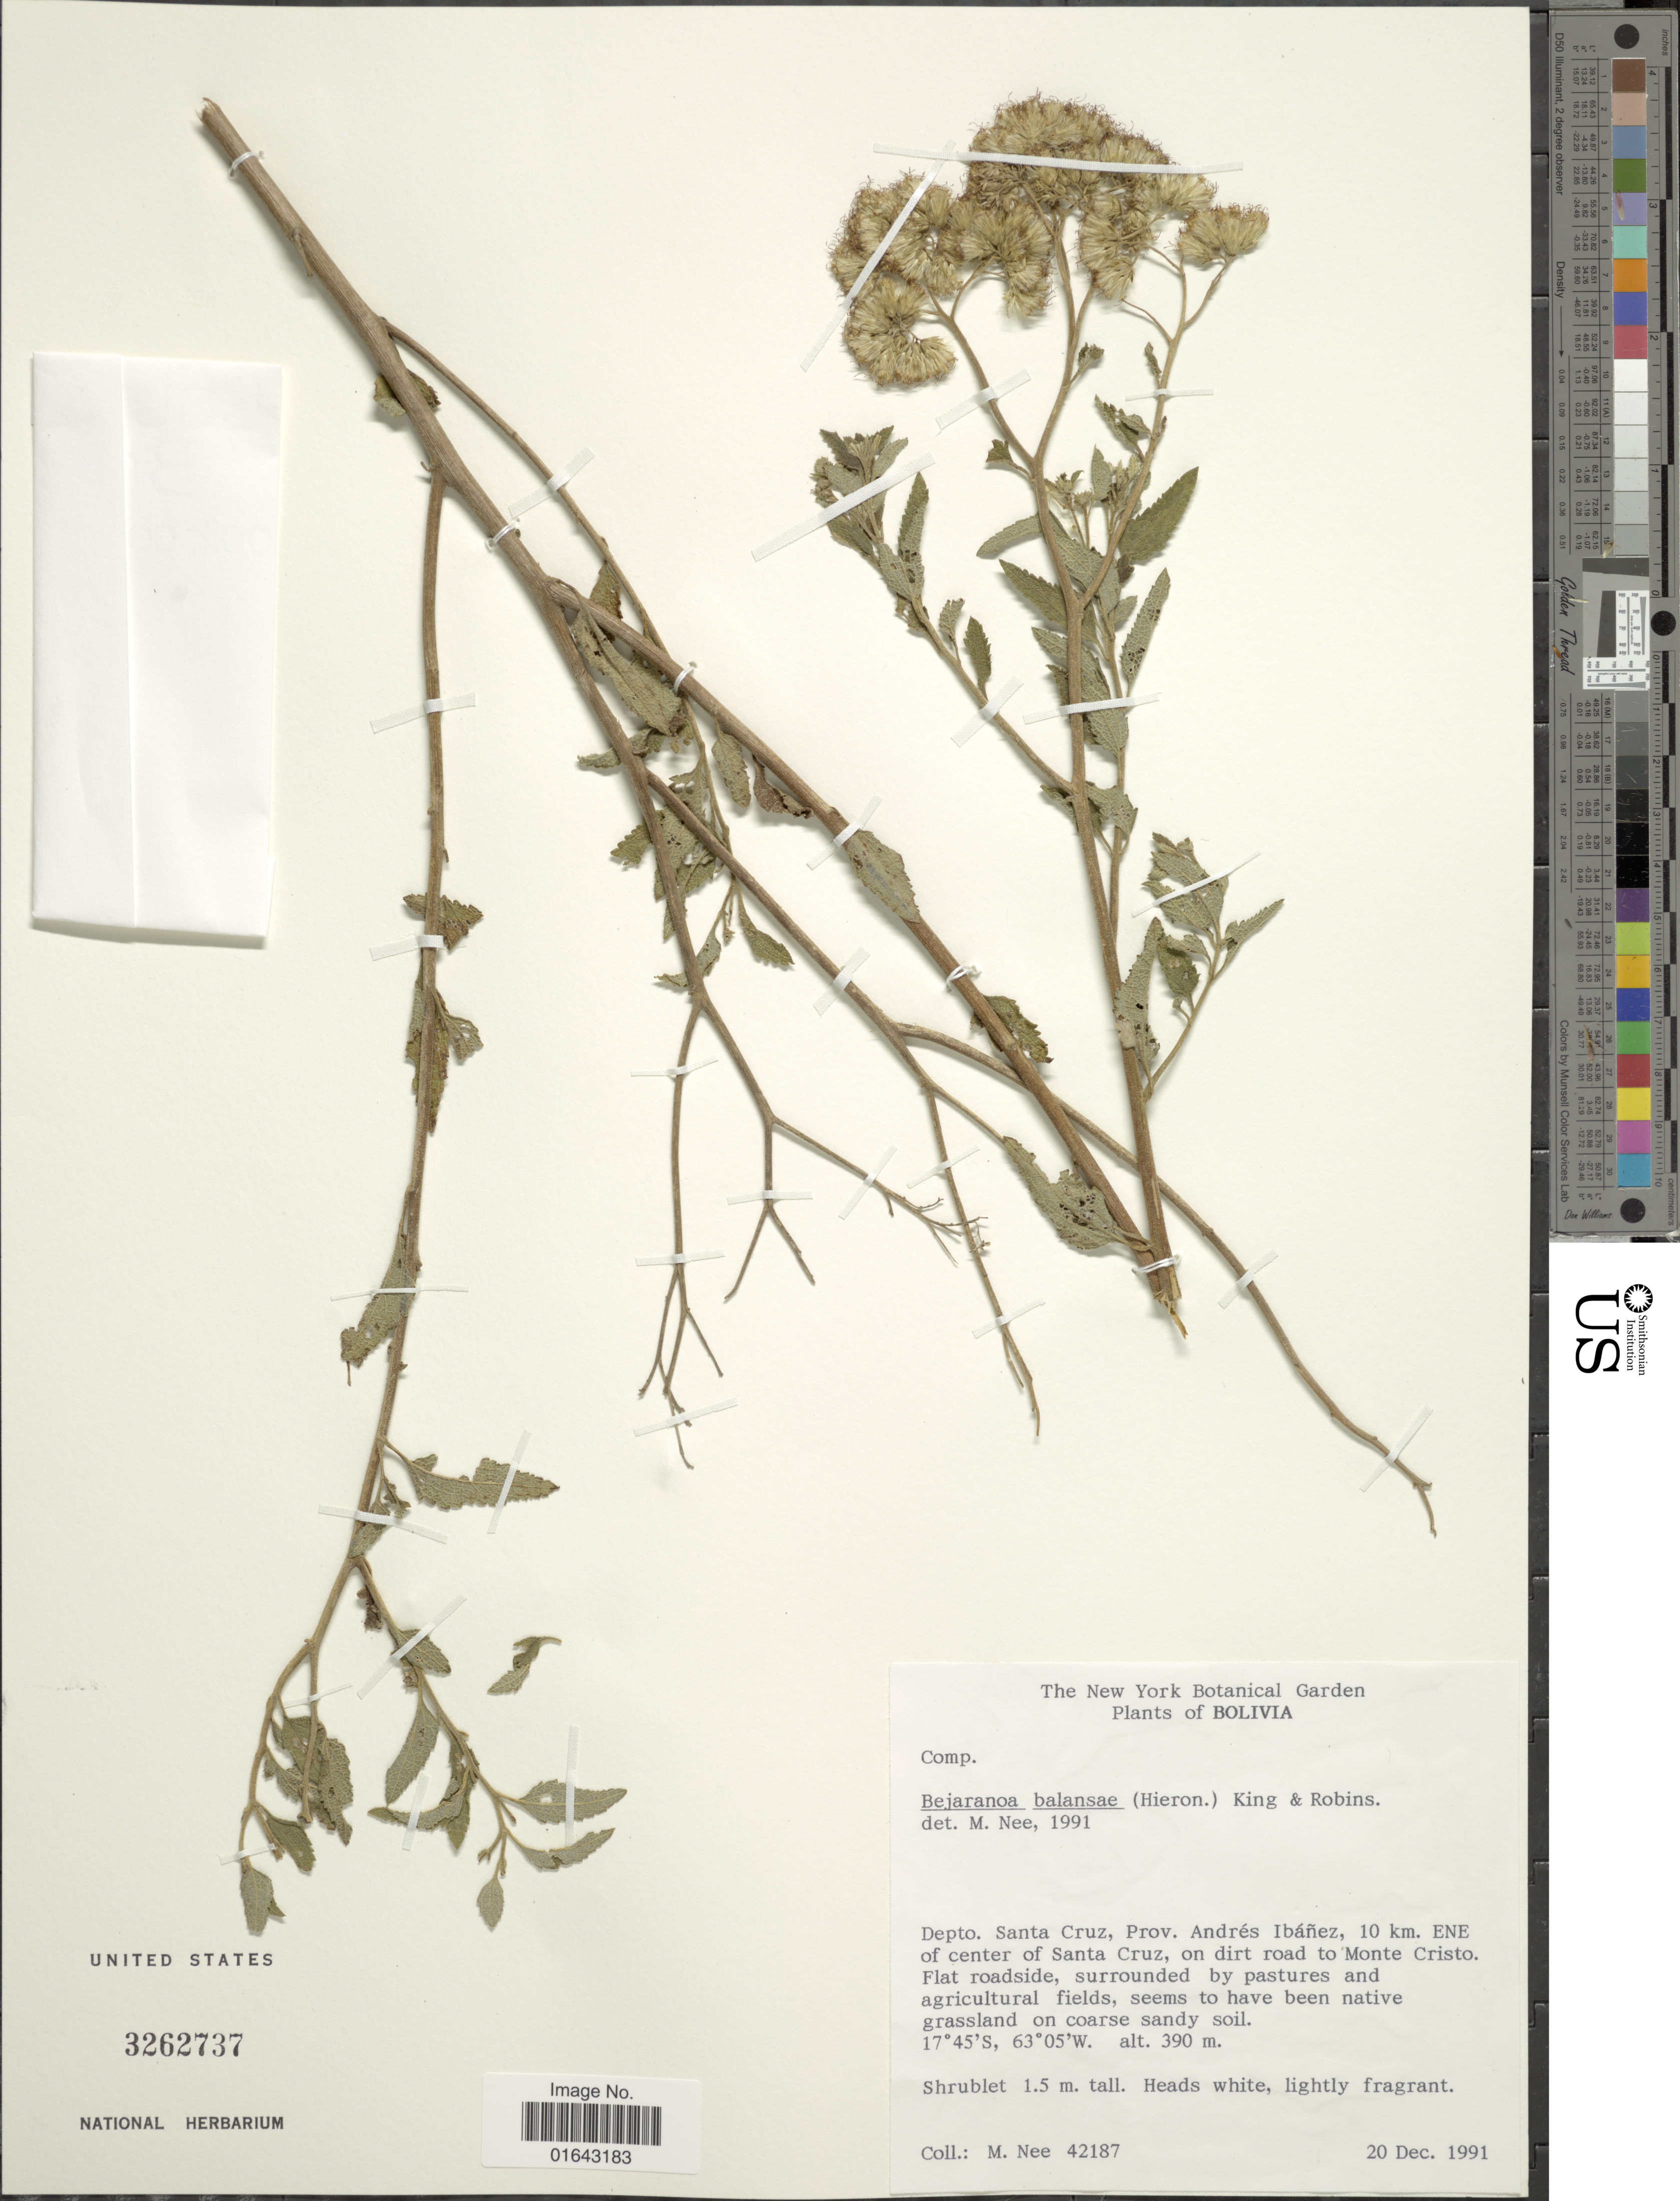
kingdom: Plantae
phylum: Tracheophyta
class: Magnoliopsida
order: Asterales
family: Asteraceae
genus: Bejaranoa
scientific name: Bejaranoa balansae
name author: (Hieron.) R.M. King & H. Rob.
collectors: M. Nee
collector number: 42187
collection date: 1991-12-20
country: Bolivia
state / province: Santa Cruz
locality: Depto. Santa Cruz, Prov. Andrés Ibáñez, 10 km. ENE of center of Santa Cruz, on dirt road to Monte Cristo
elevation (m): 390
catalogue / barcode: US 3262737